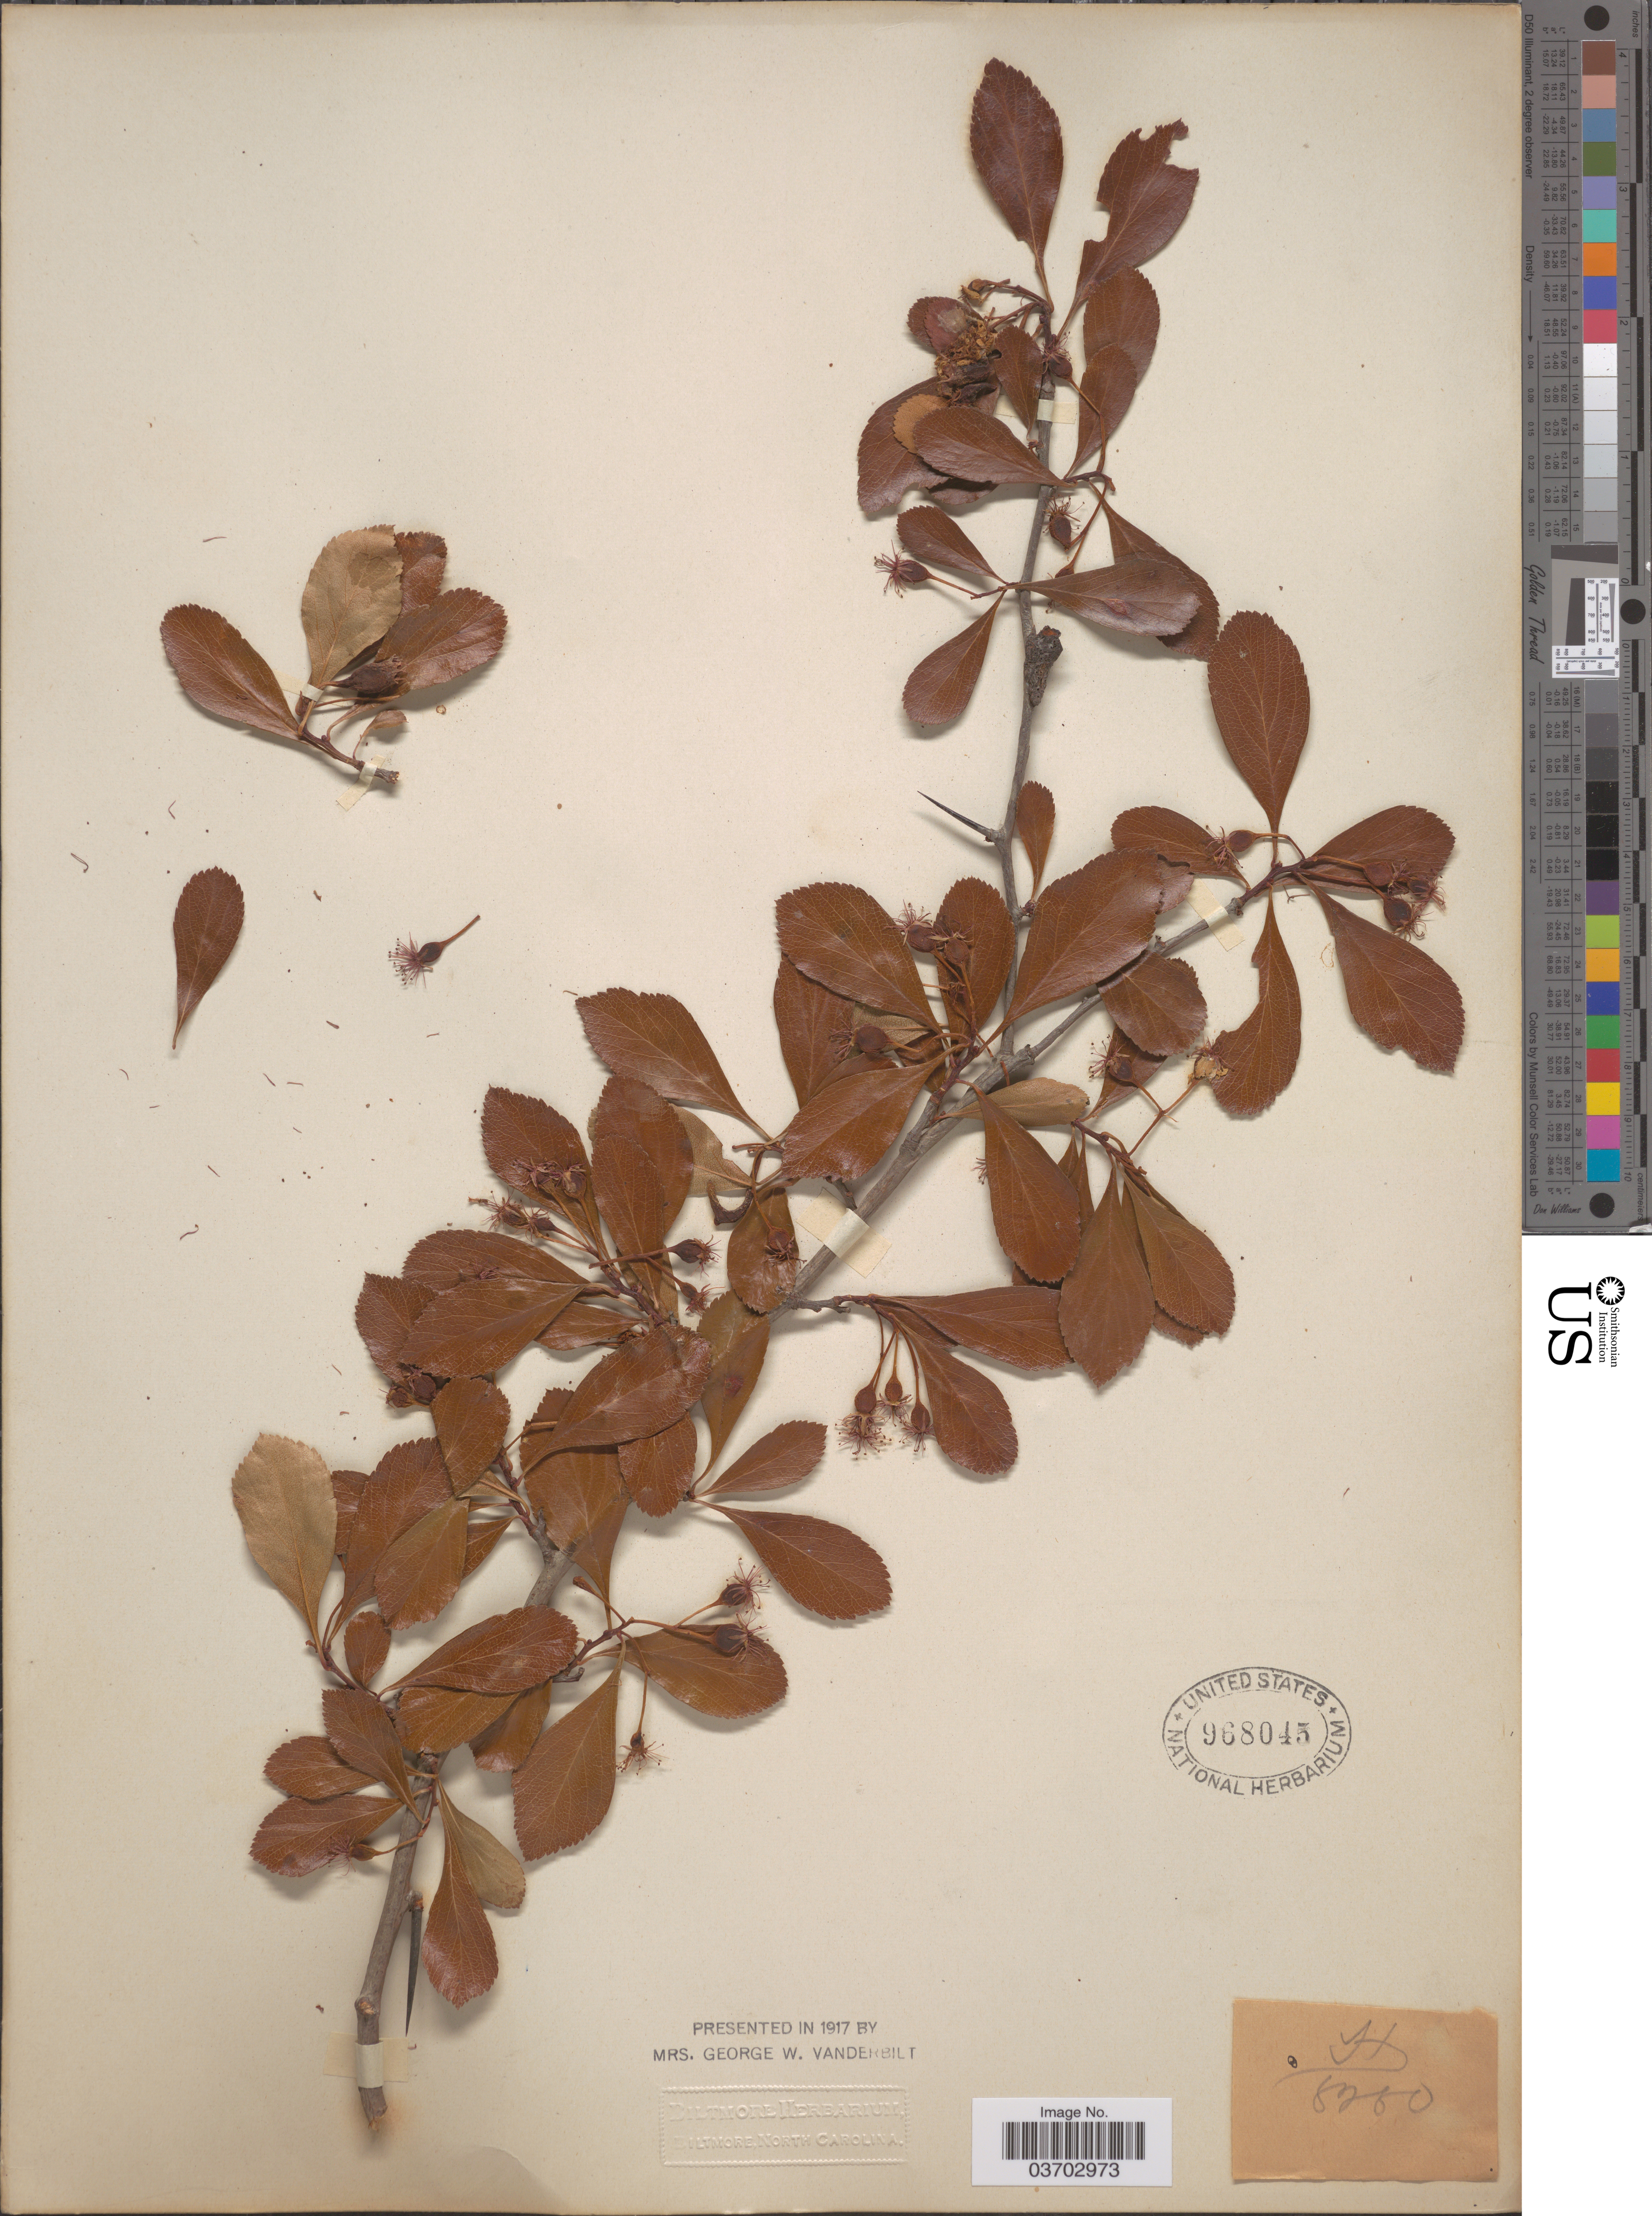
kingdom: Plantae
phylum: Tracheophyta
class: Magnoliopsida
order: Rosales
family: Rosaceae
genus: Crataegus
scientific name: Crataegus sp.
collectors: ex herb. Biltmore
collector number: H/8260*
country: United States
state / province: North Carolina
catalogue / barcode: US 968045